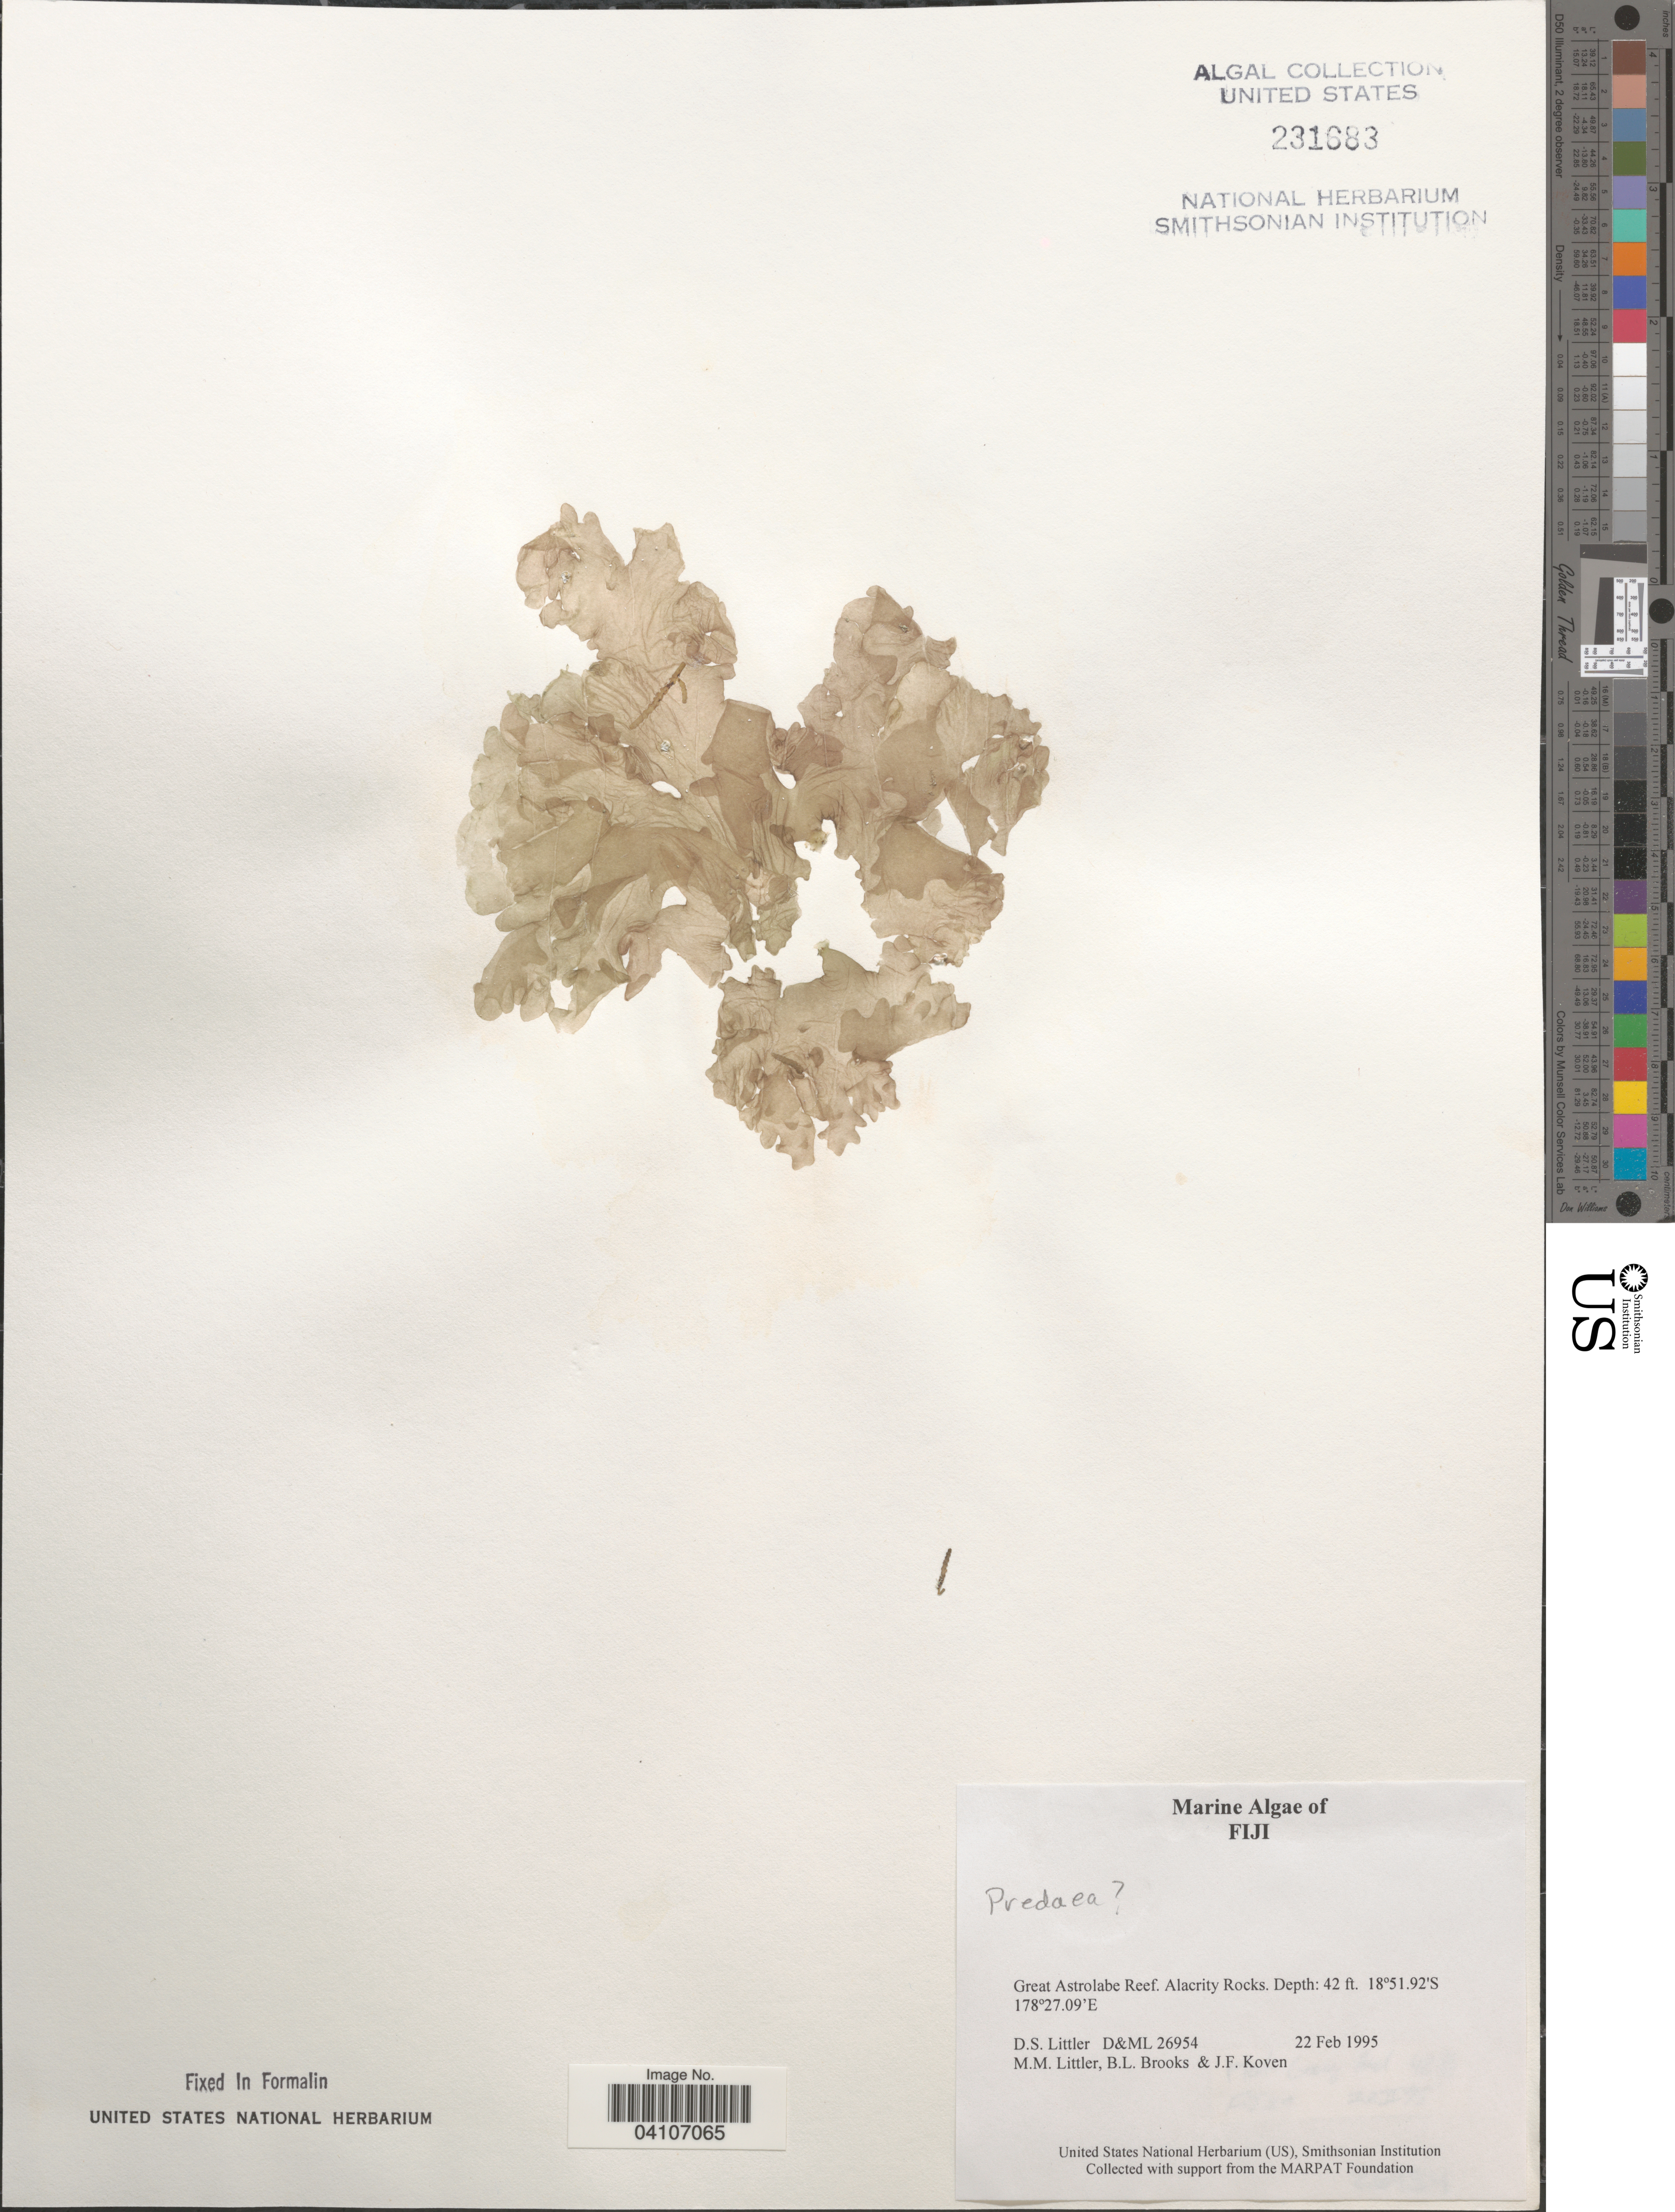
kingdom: Plantae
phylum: Rhodophyta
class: Florideophyceae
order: Nemastomatales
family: Nemastomataceae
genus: Predaea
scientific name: Predaea sp.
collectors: D. S. Littler, B. Brooks & J. Koven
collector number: D&ML26954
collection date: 1995-02-22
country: Fiji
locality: Great Astrolabe Reef. Alacrity Rocks.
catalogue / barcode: US 231683